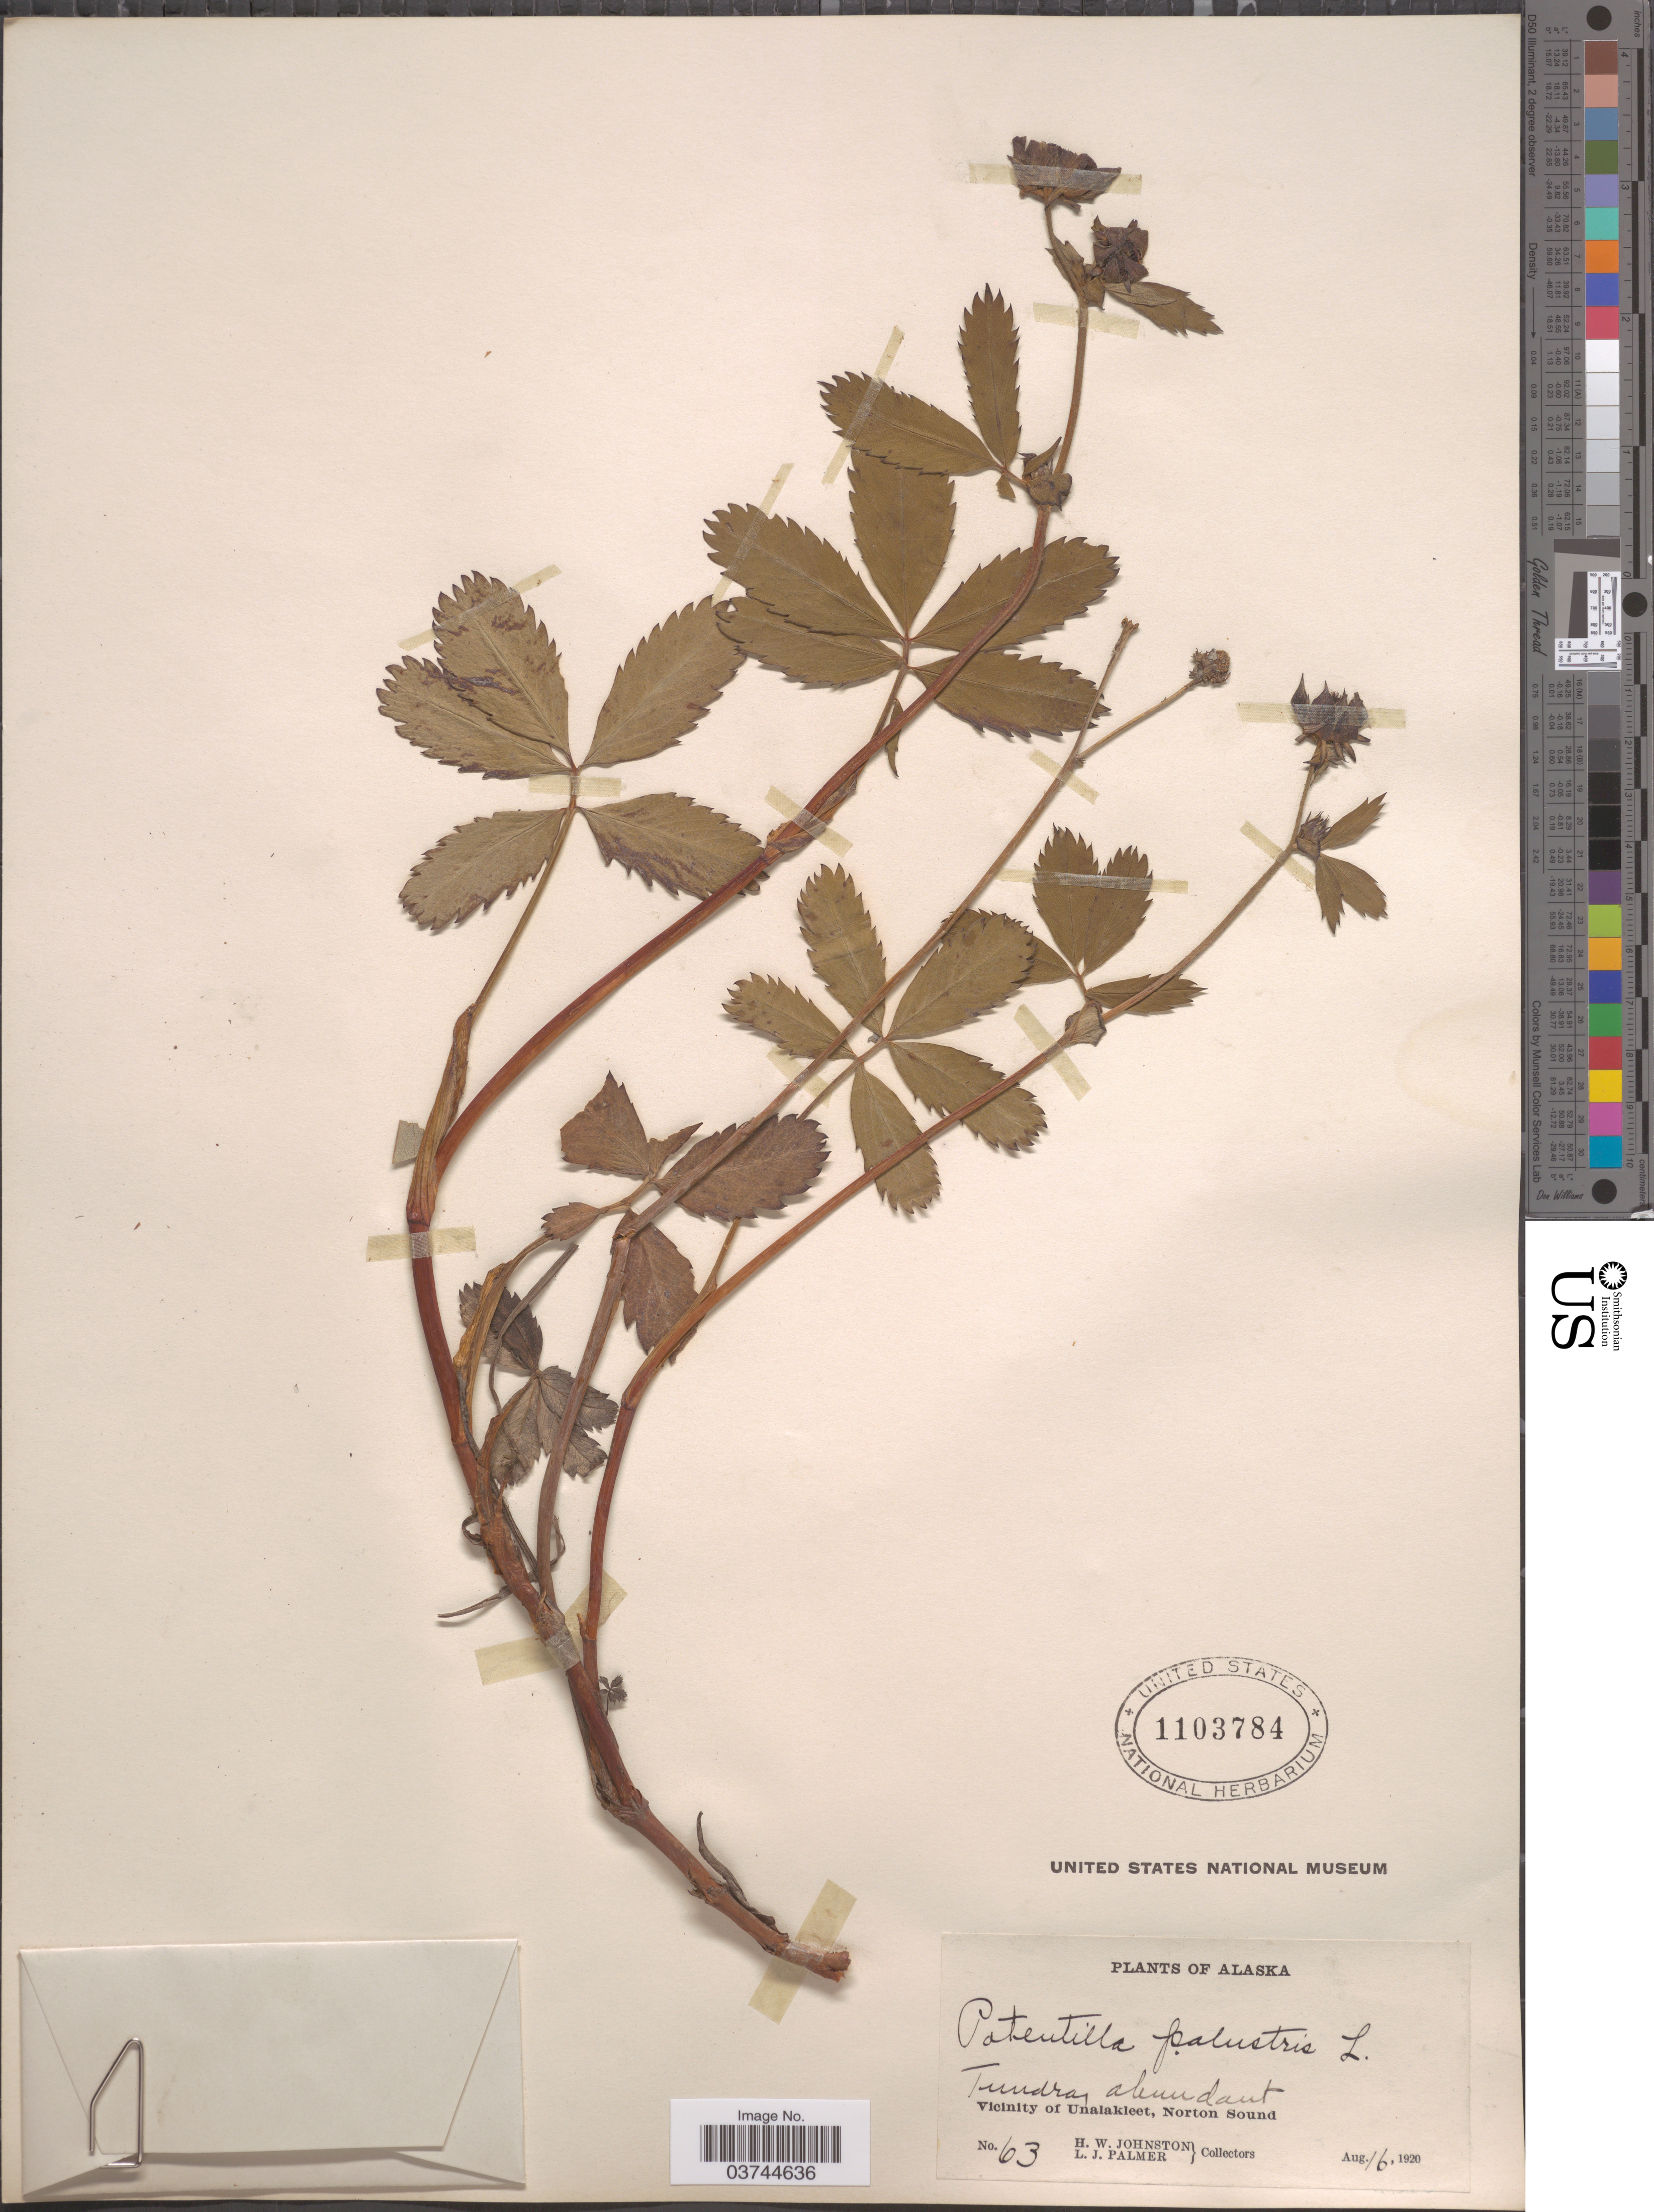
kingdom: Plantae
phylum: Tracheophyta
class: Magnoliopsida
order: Rosales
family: Rosaceae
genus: Comarum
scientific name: Comarum palustre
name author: L.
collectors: H. W. Johnston & L. J. Palmer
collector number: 63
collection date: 1920-08-16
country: United States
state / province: Alaska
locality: Vicinity of Unalakleet, Norton Sound.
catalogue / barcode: US 1103784